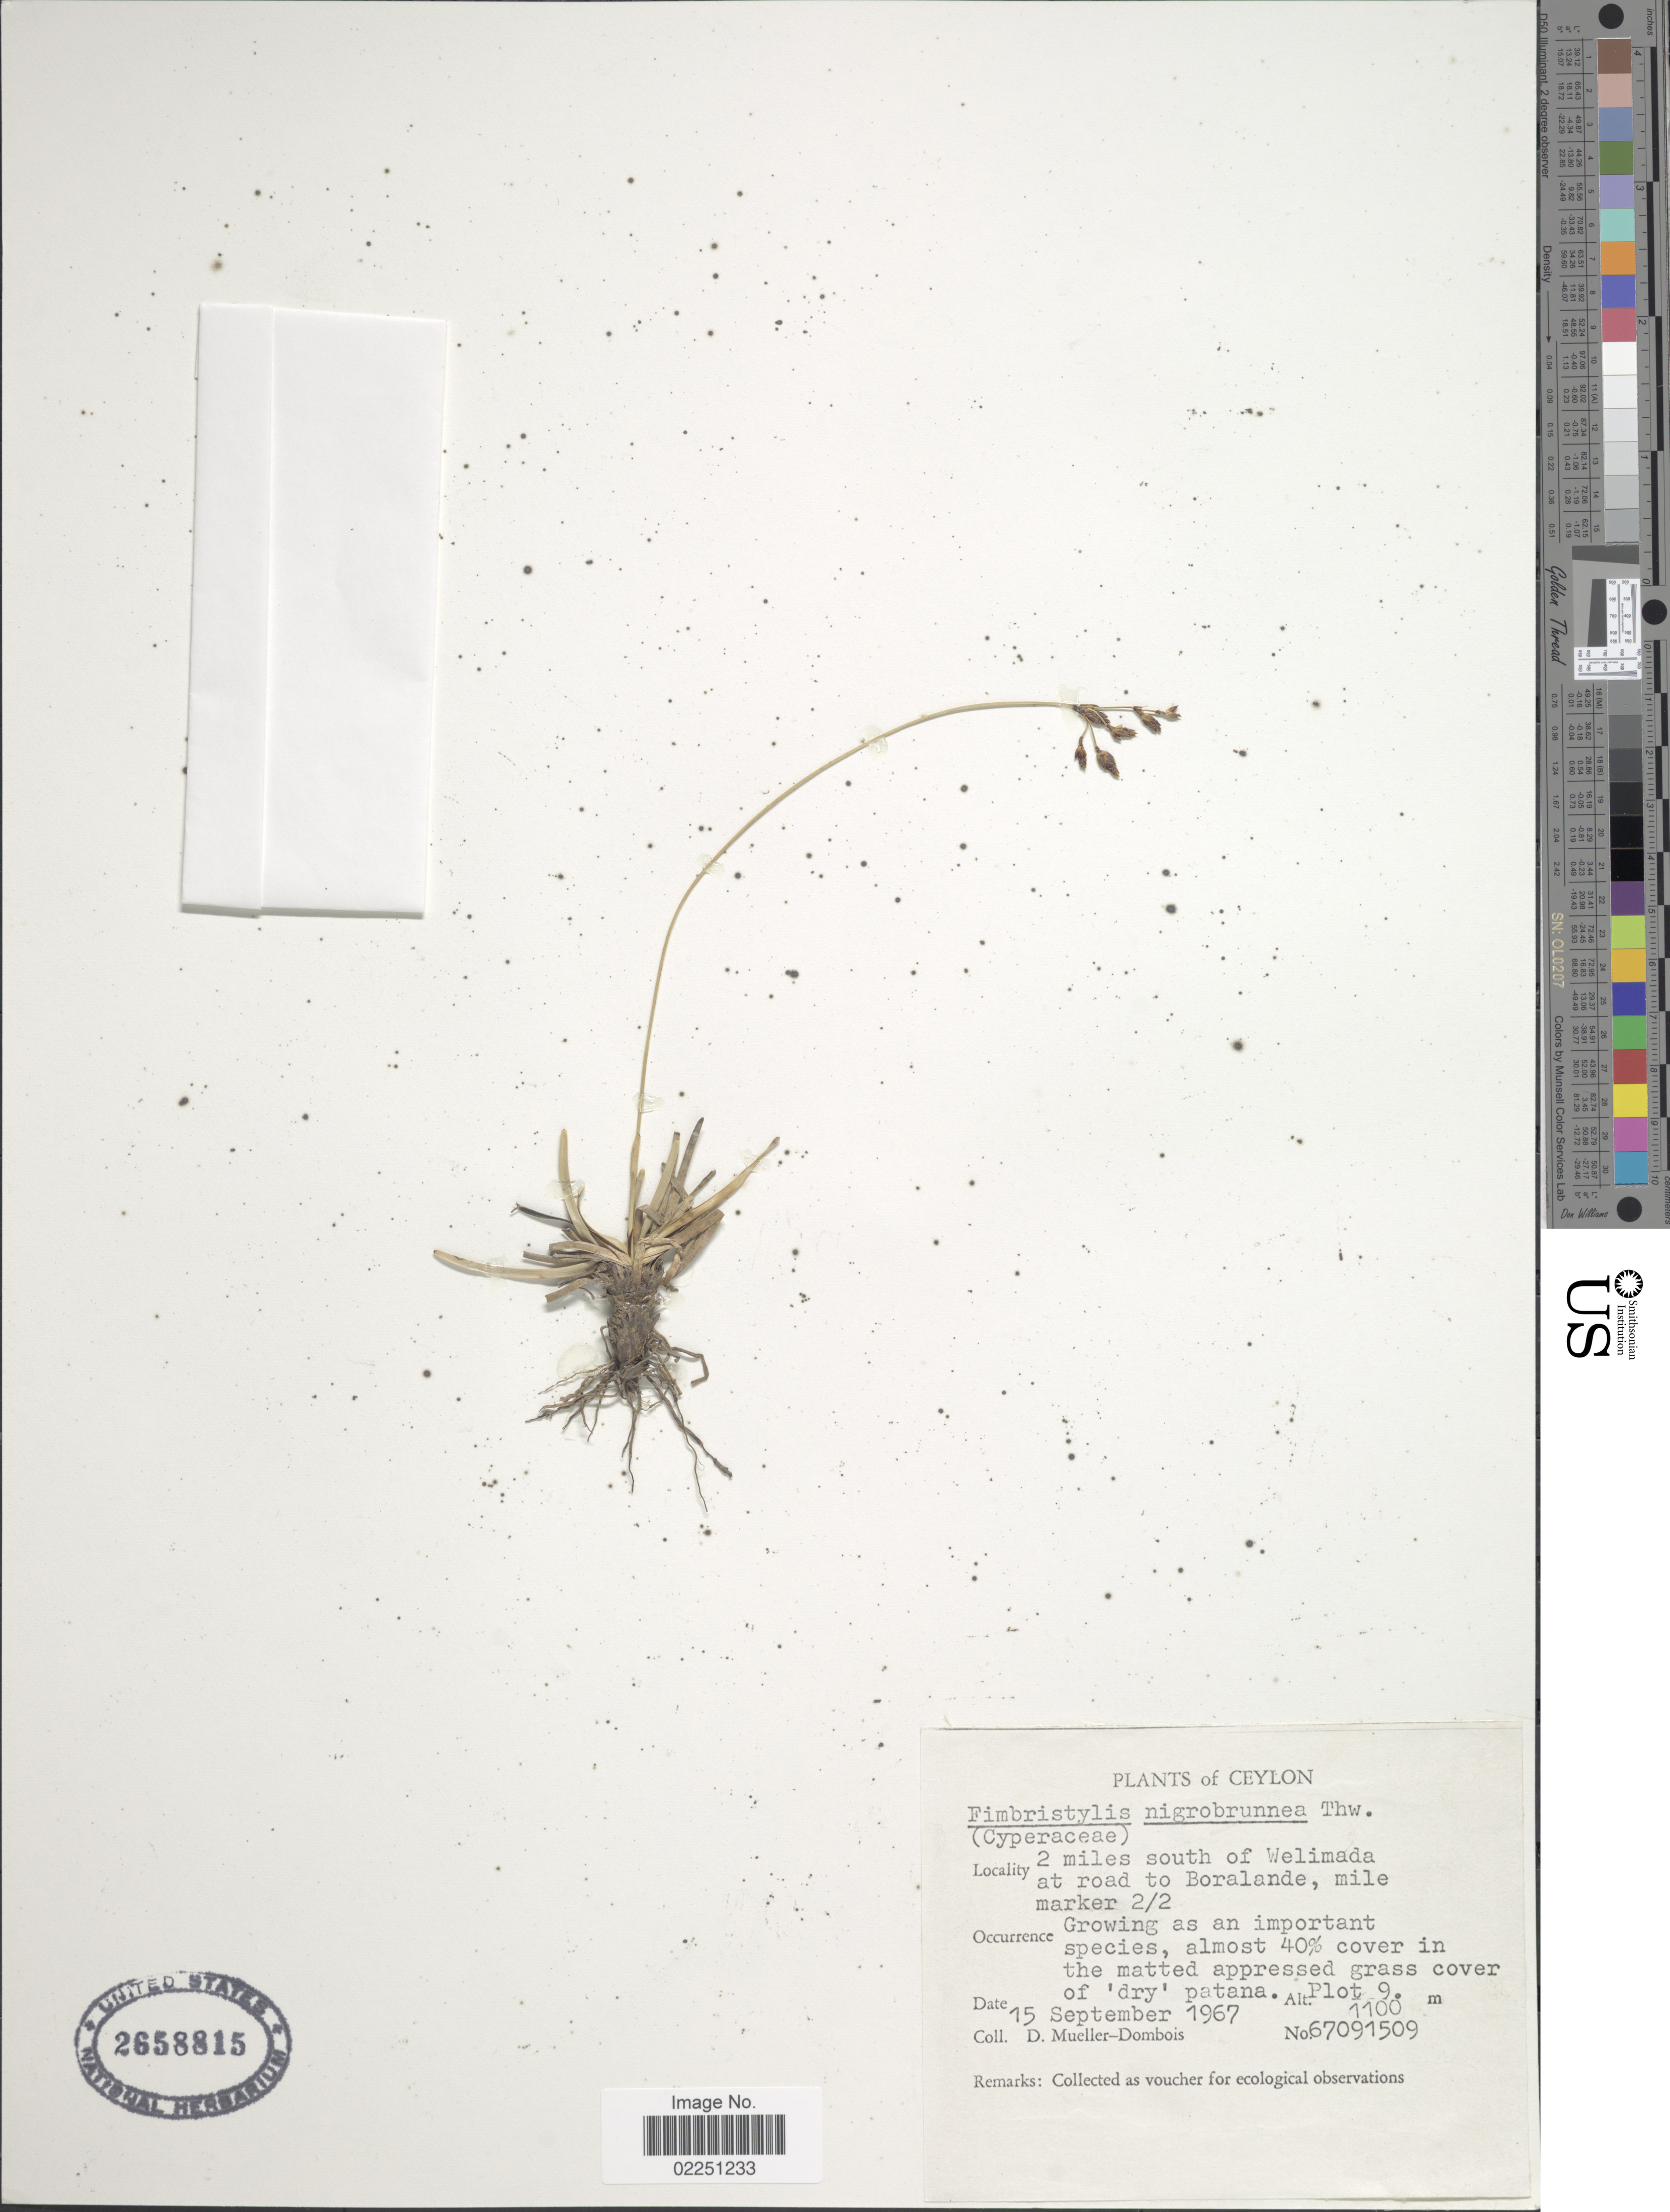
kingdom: Plantae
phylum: Tracheophyta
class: Liliopsida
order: Poales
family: Cyperaceae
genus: Fimbristylis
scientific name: Fimbristylis nigrobrunnea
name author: Thwaites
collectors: D. Mueller-Dombois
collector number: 67091509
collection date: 1967-09-15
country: Sri Lanka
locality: Ceylon. 2 miles south of Welimada at road to Boralande, mile marker 2/2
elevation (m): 1100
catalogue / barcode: US 2658815